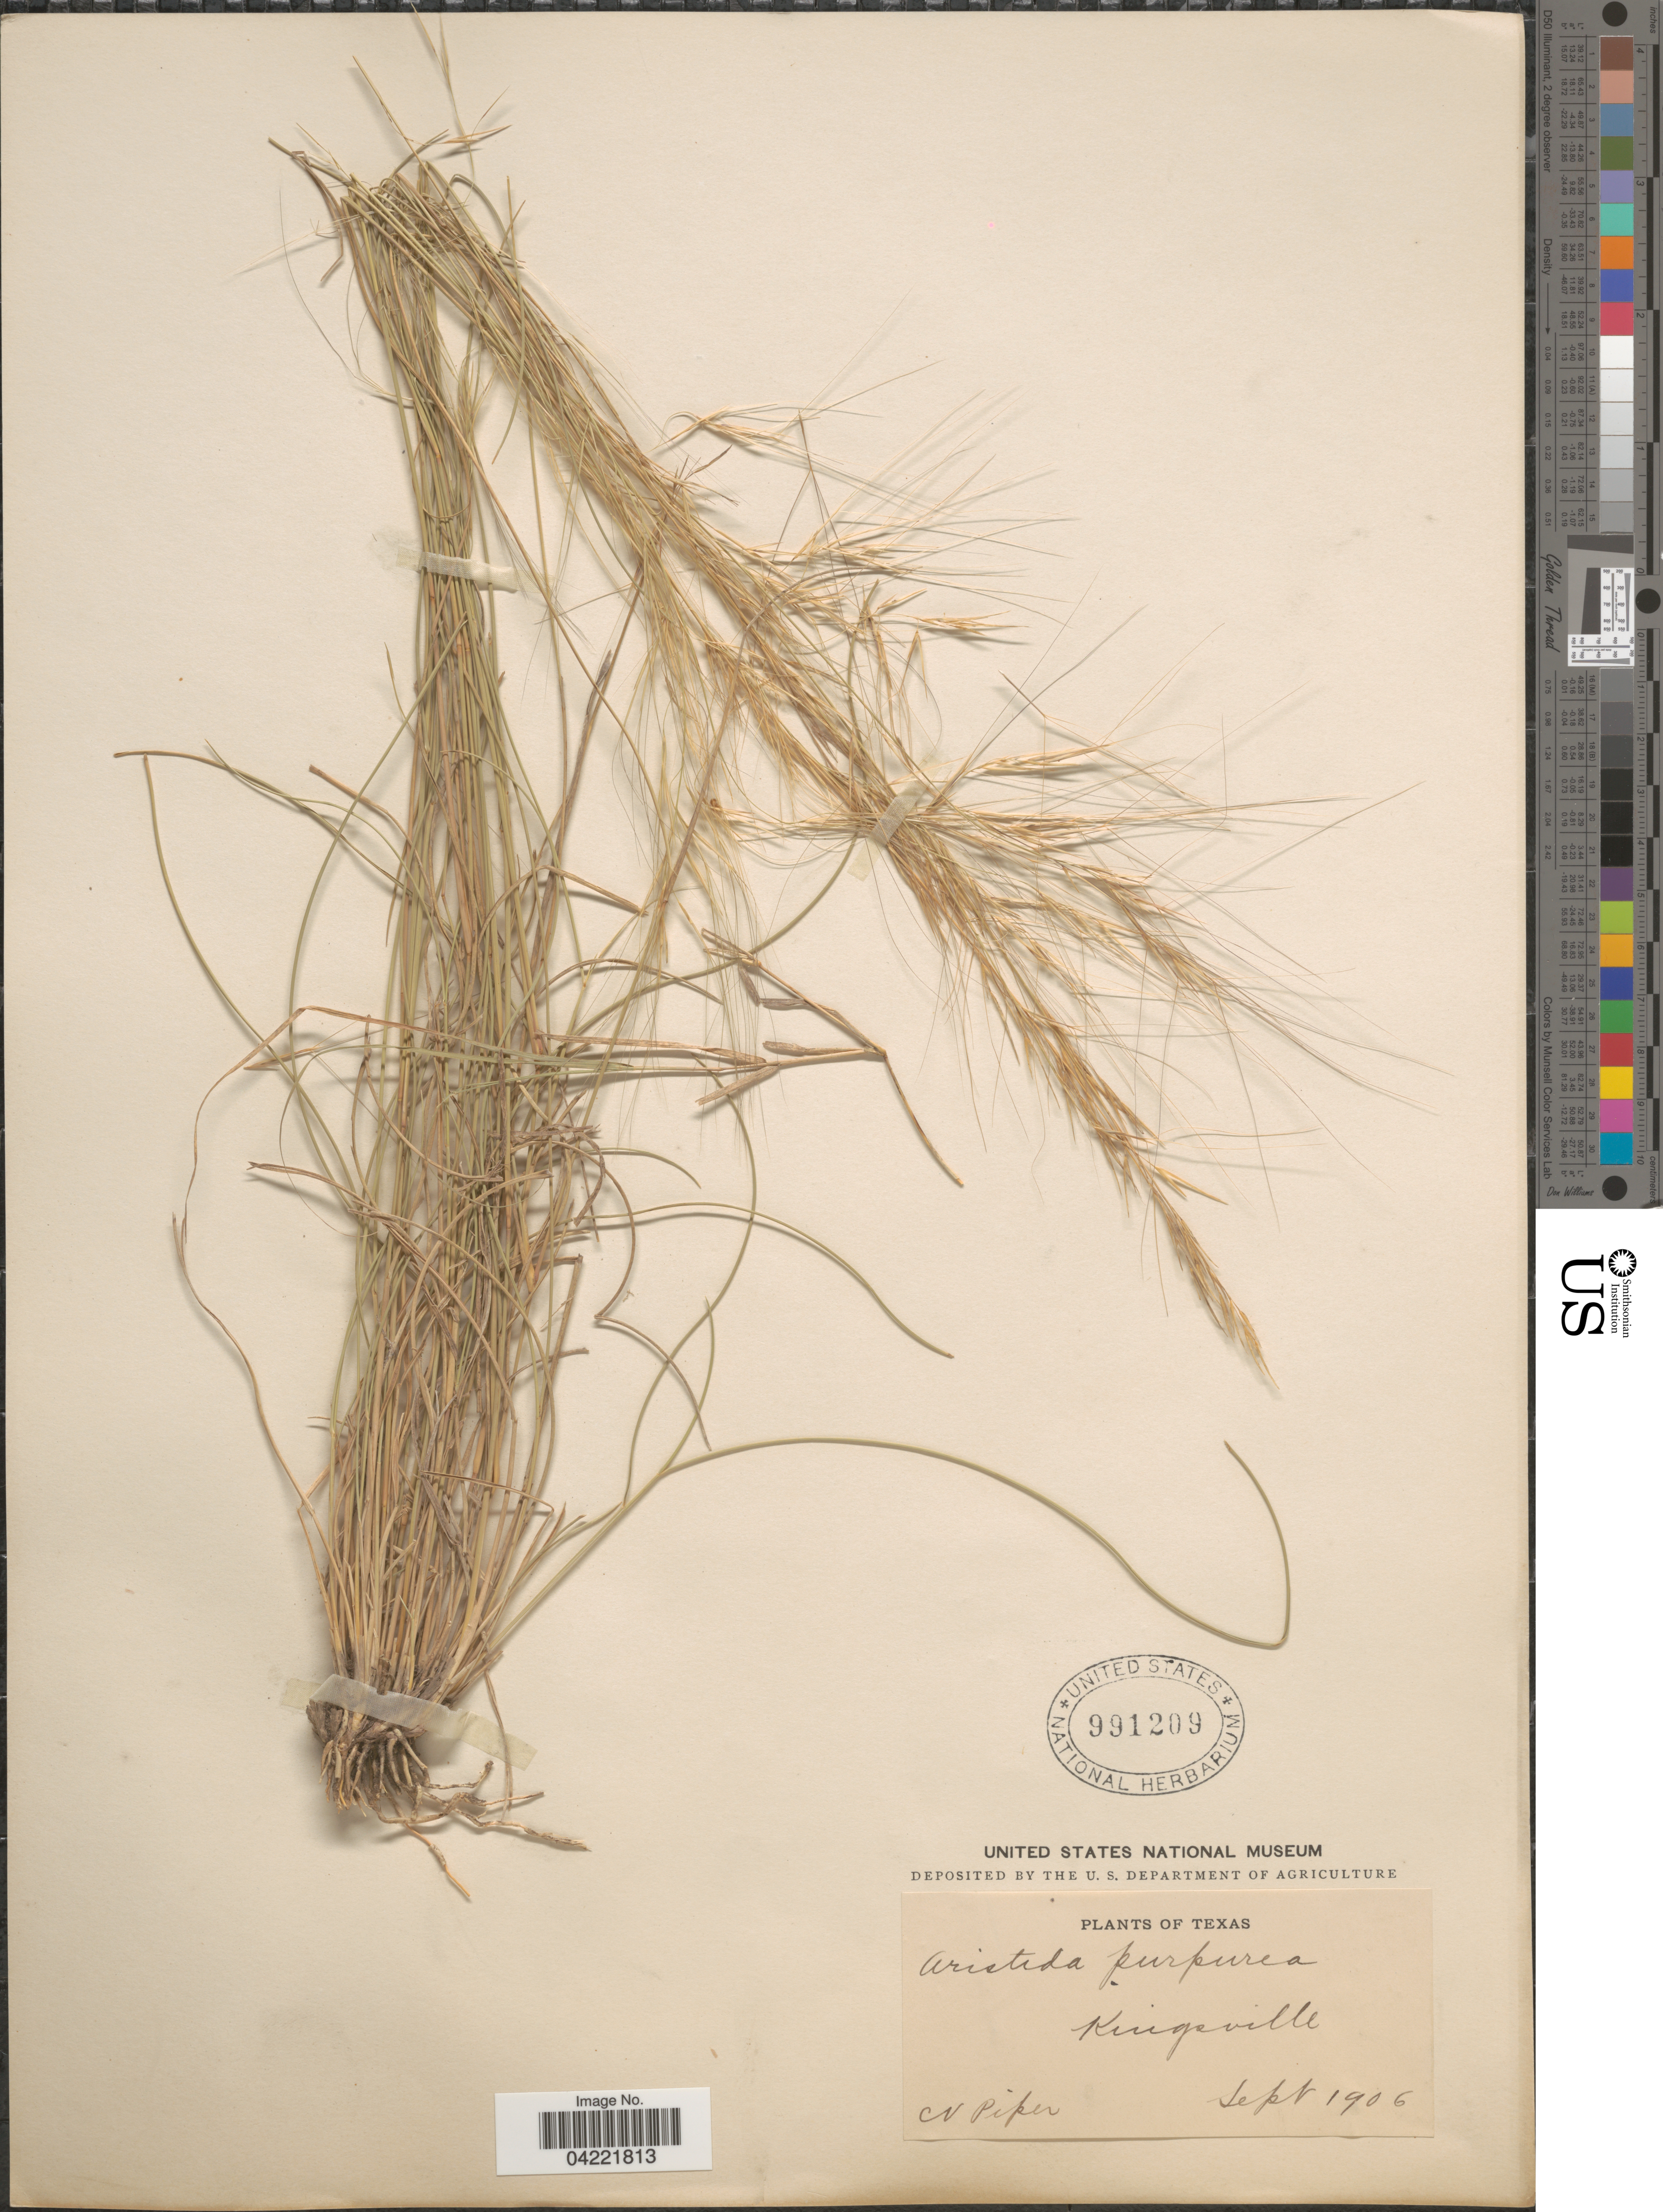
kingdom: Plantae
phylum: Tracheophyta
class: Liliopsida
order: Poales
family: Poaceae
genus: Aristida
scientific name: Aristida purpurea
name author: Nutt.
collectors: C. V. Piper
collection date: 1906-09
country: United States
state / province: Texas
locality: Kingsville.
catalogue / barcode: US 991209